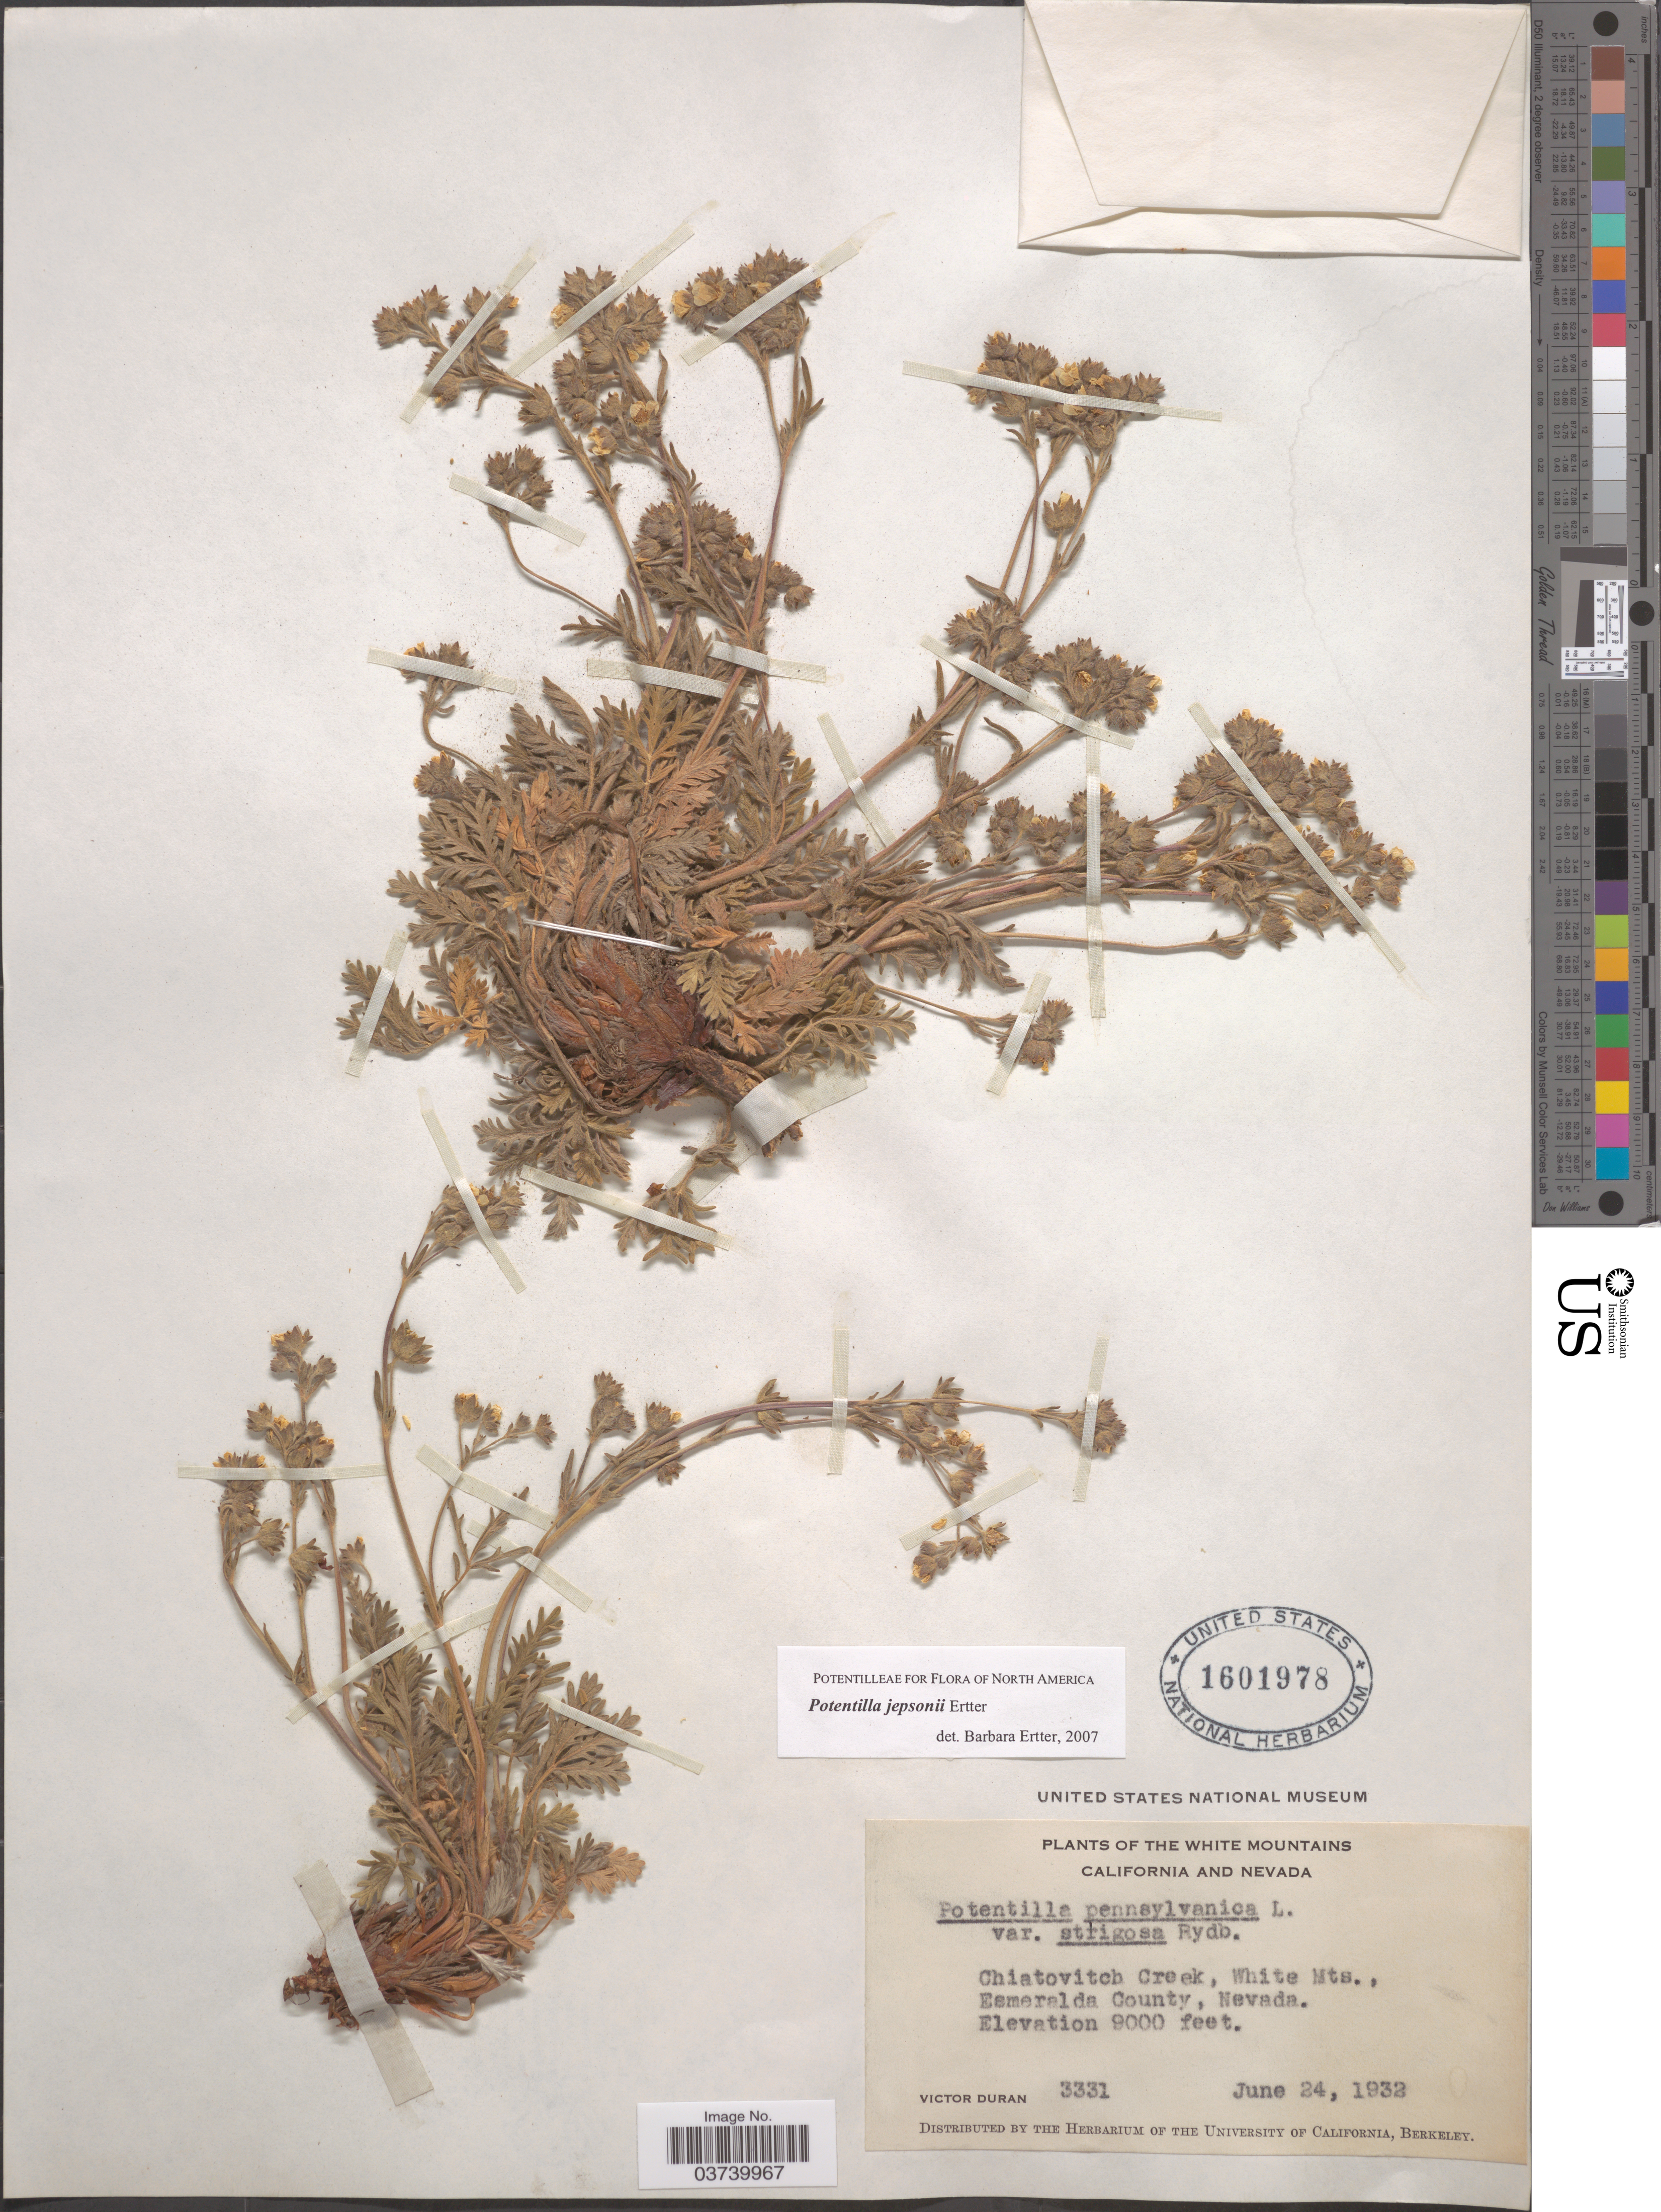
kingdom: Plantae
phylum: Tracheophyta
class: Magnoliopsida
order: Rosales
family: Rosaceae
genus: Potentilla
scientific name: Potentilla jepsonii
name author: Ertter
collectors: V. Duran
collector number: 3331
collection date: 1932-06-24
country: United States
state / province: Nevada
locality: The White Mountains. Chiatovitch Creek, White Mts., Esmeralda County.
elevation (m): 2743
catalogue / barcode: US 1601978